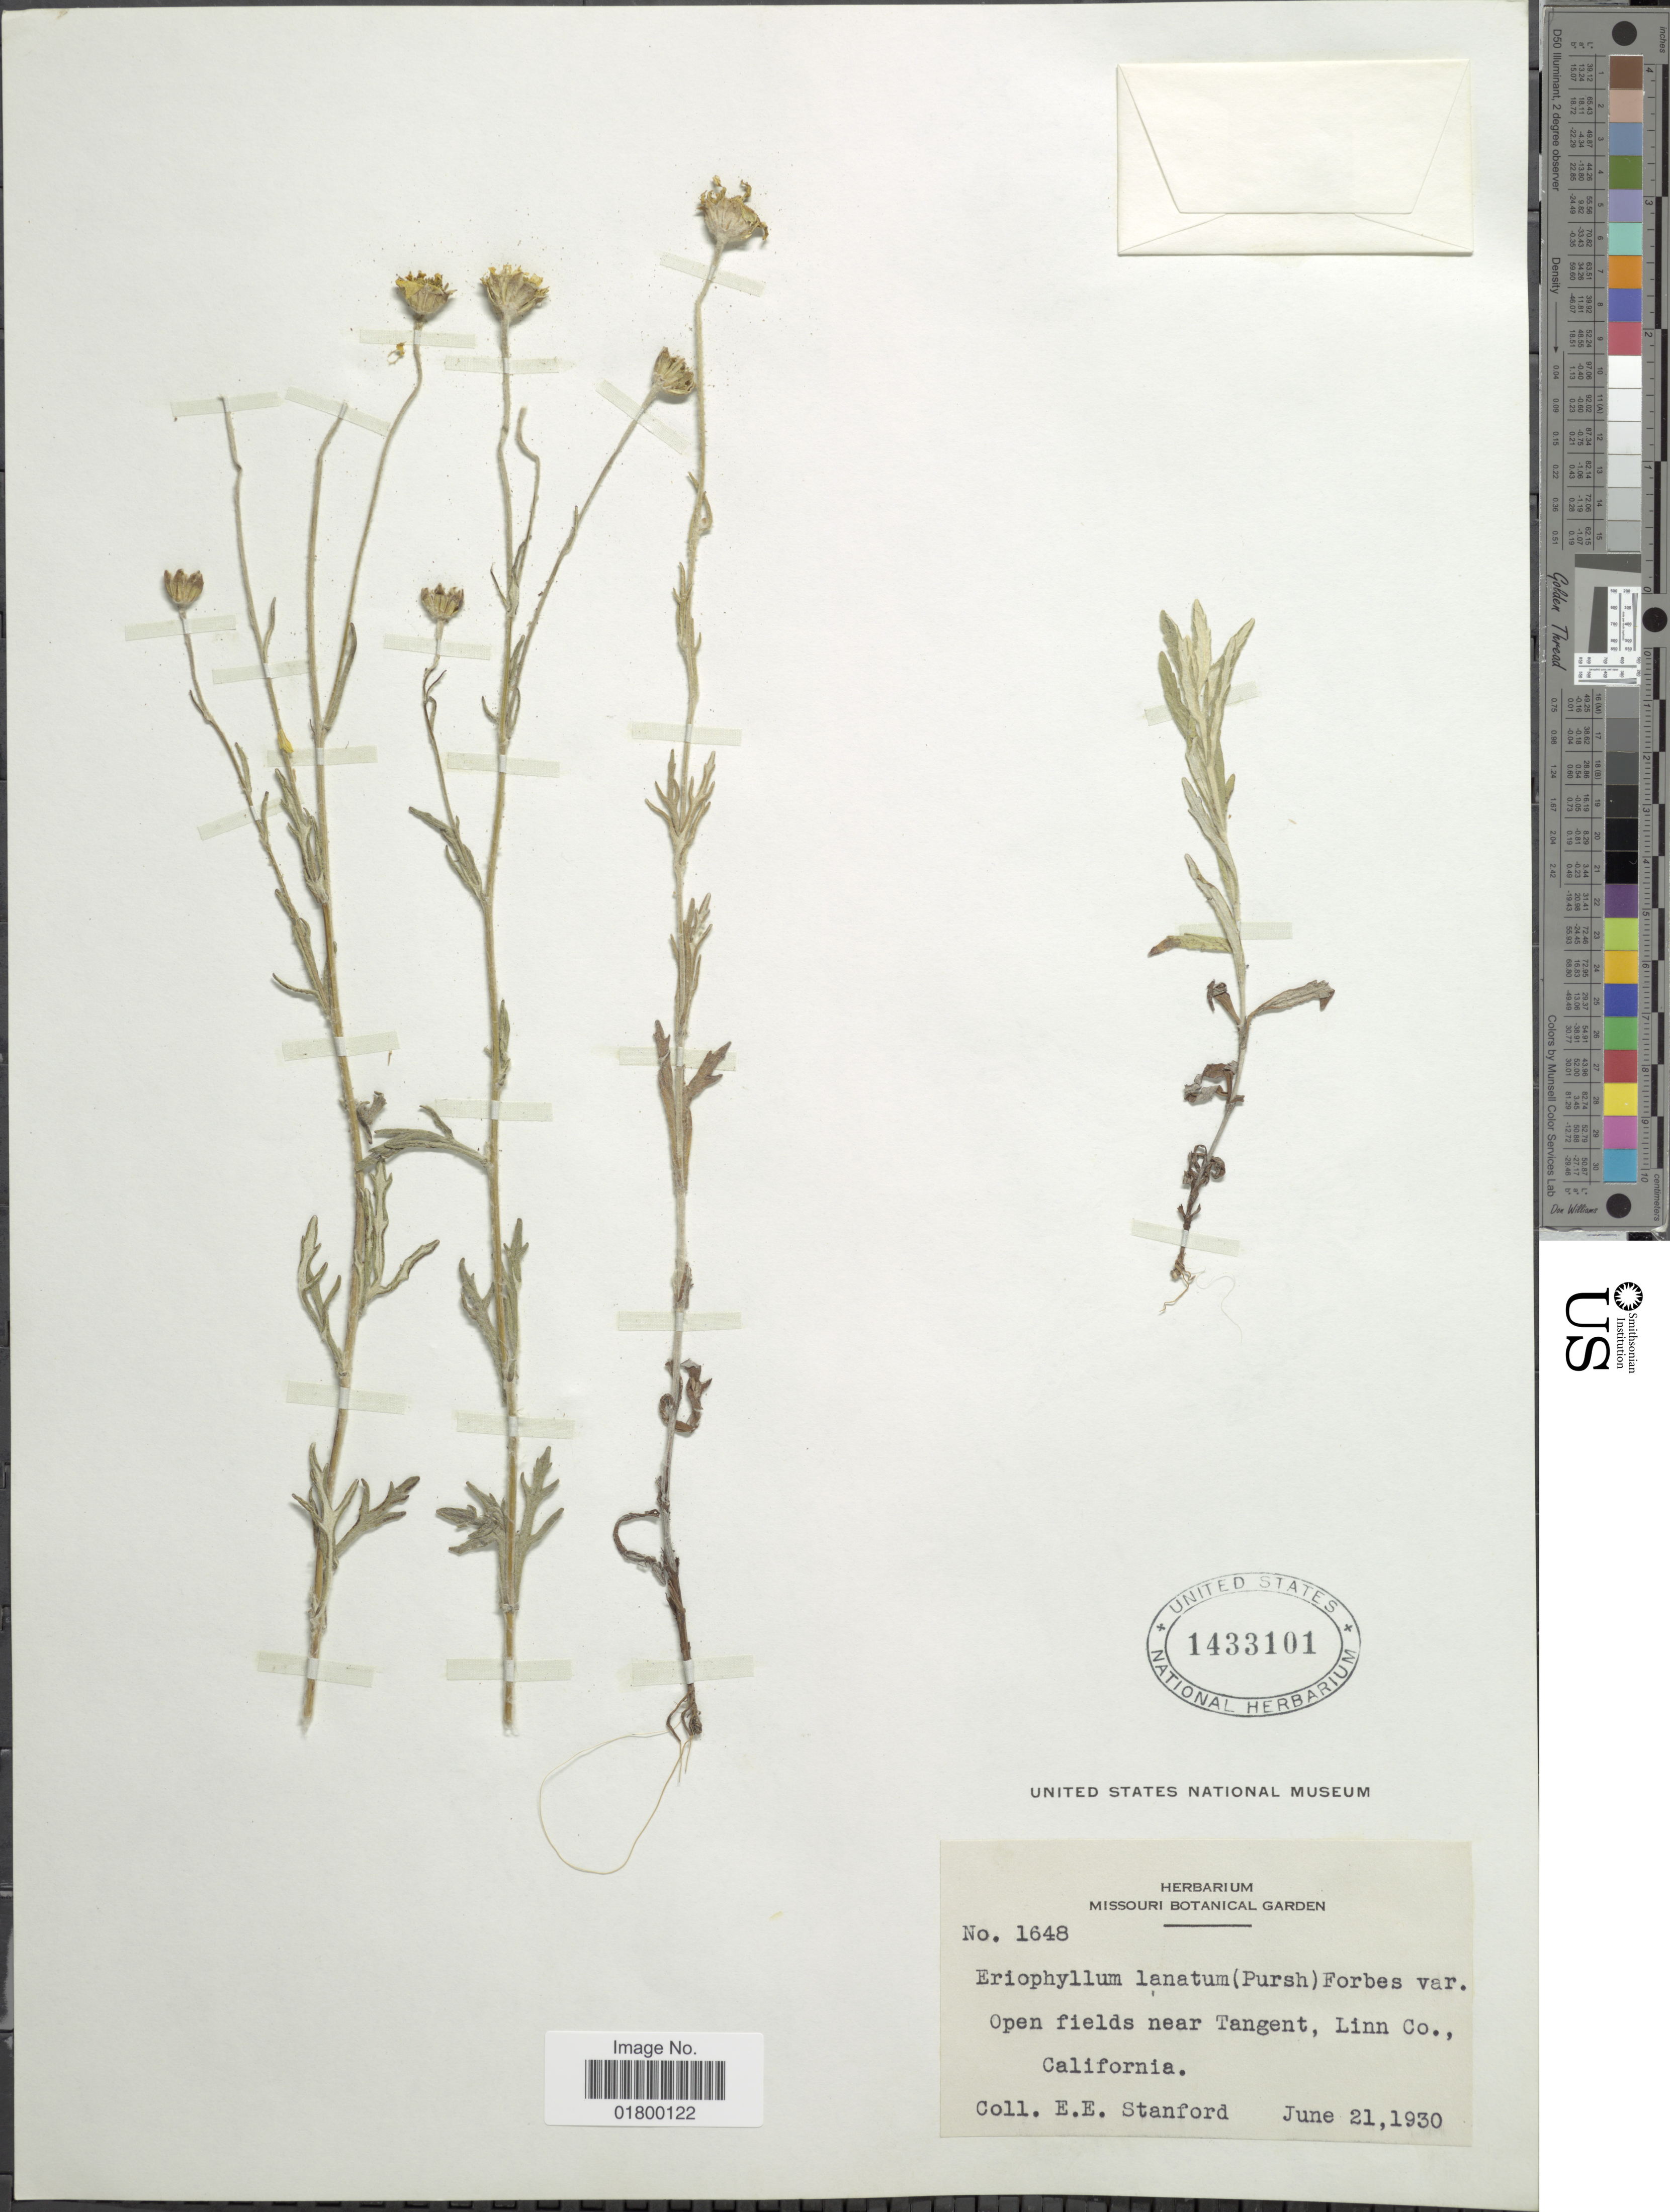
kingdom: Plantae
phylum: Tracheophyta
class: Magnoliopsida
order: Asterales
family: Asteraceae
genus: Eriophyllum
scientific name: Eriophyllum lanatum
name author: (Pursh) J. Forbes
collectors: E. Stanford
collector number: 1648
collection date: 1930-06-21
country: United States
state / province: California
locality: Open fields near Tangent, Linn Co., California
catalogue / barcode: US 1433101